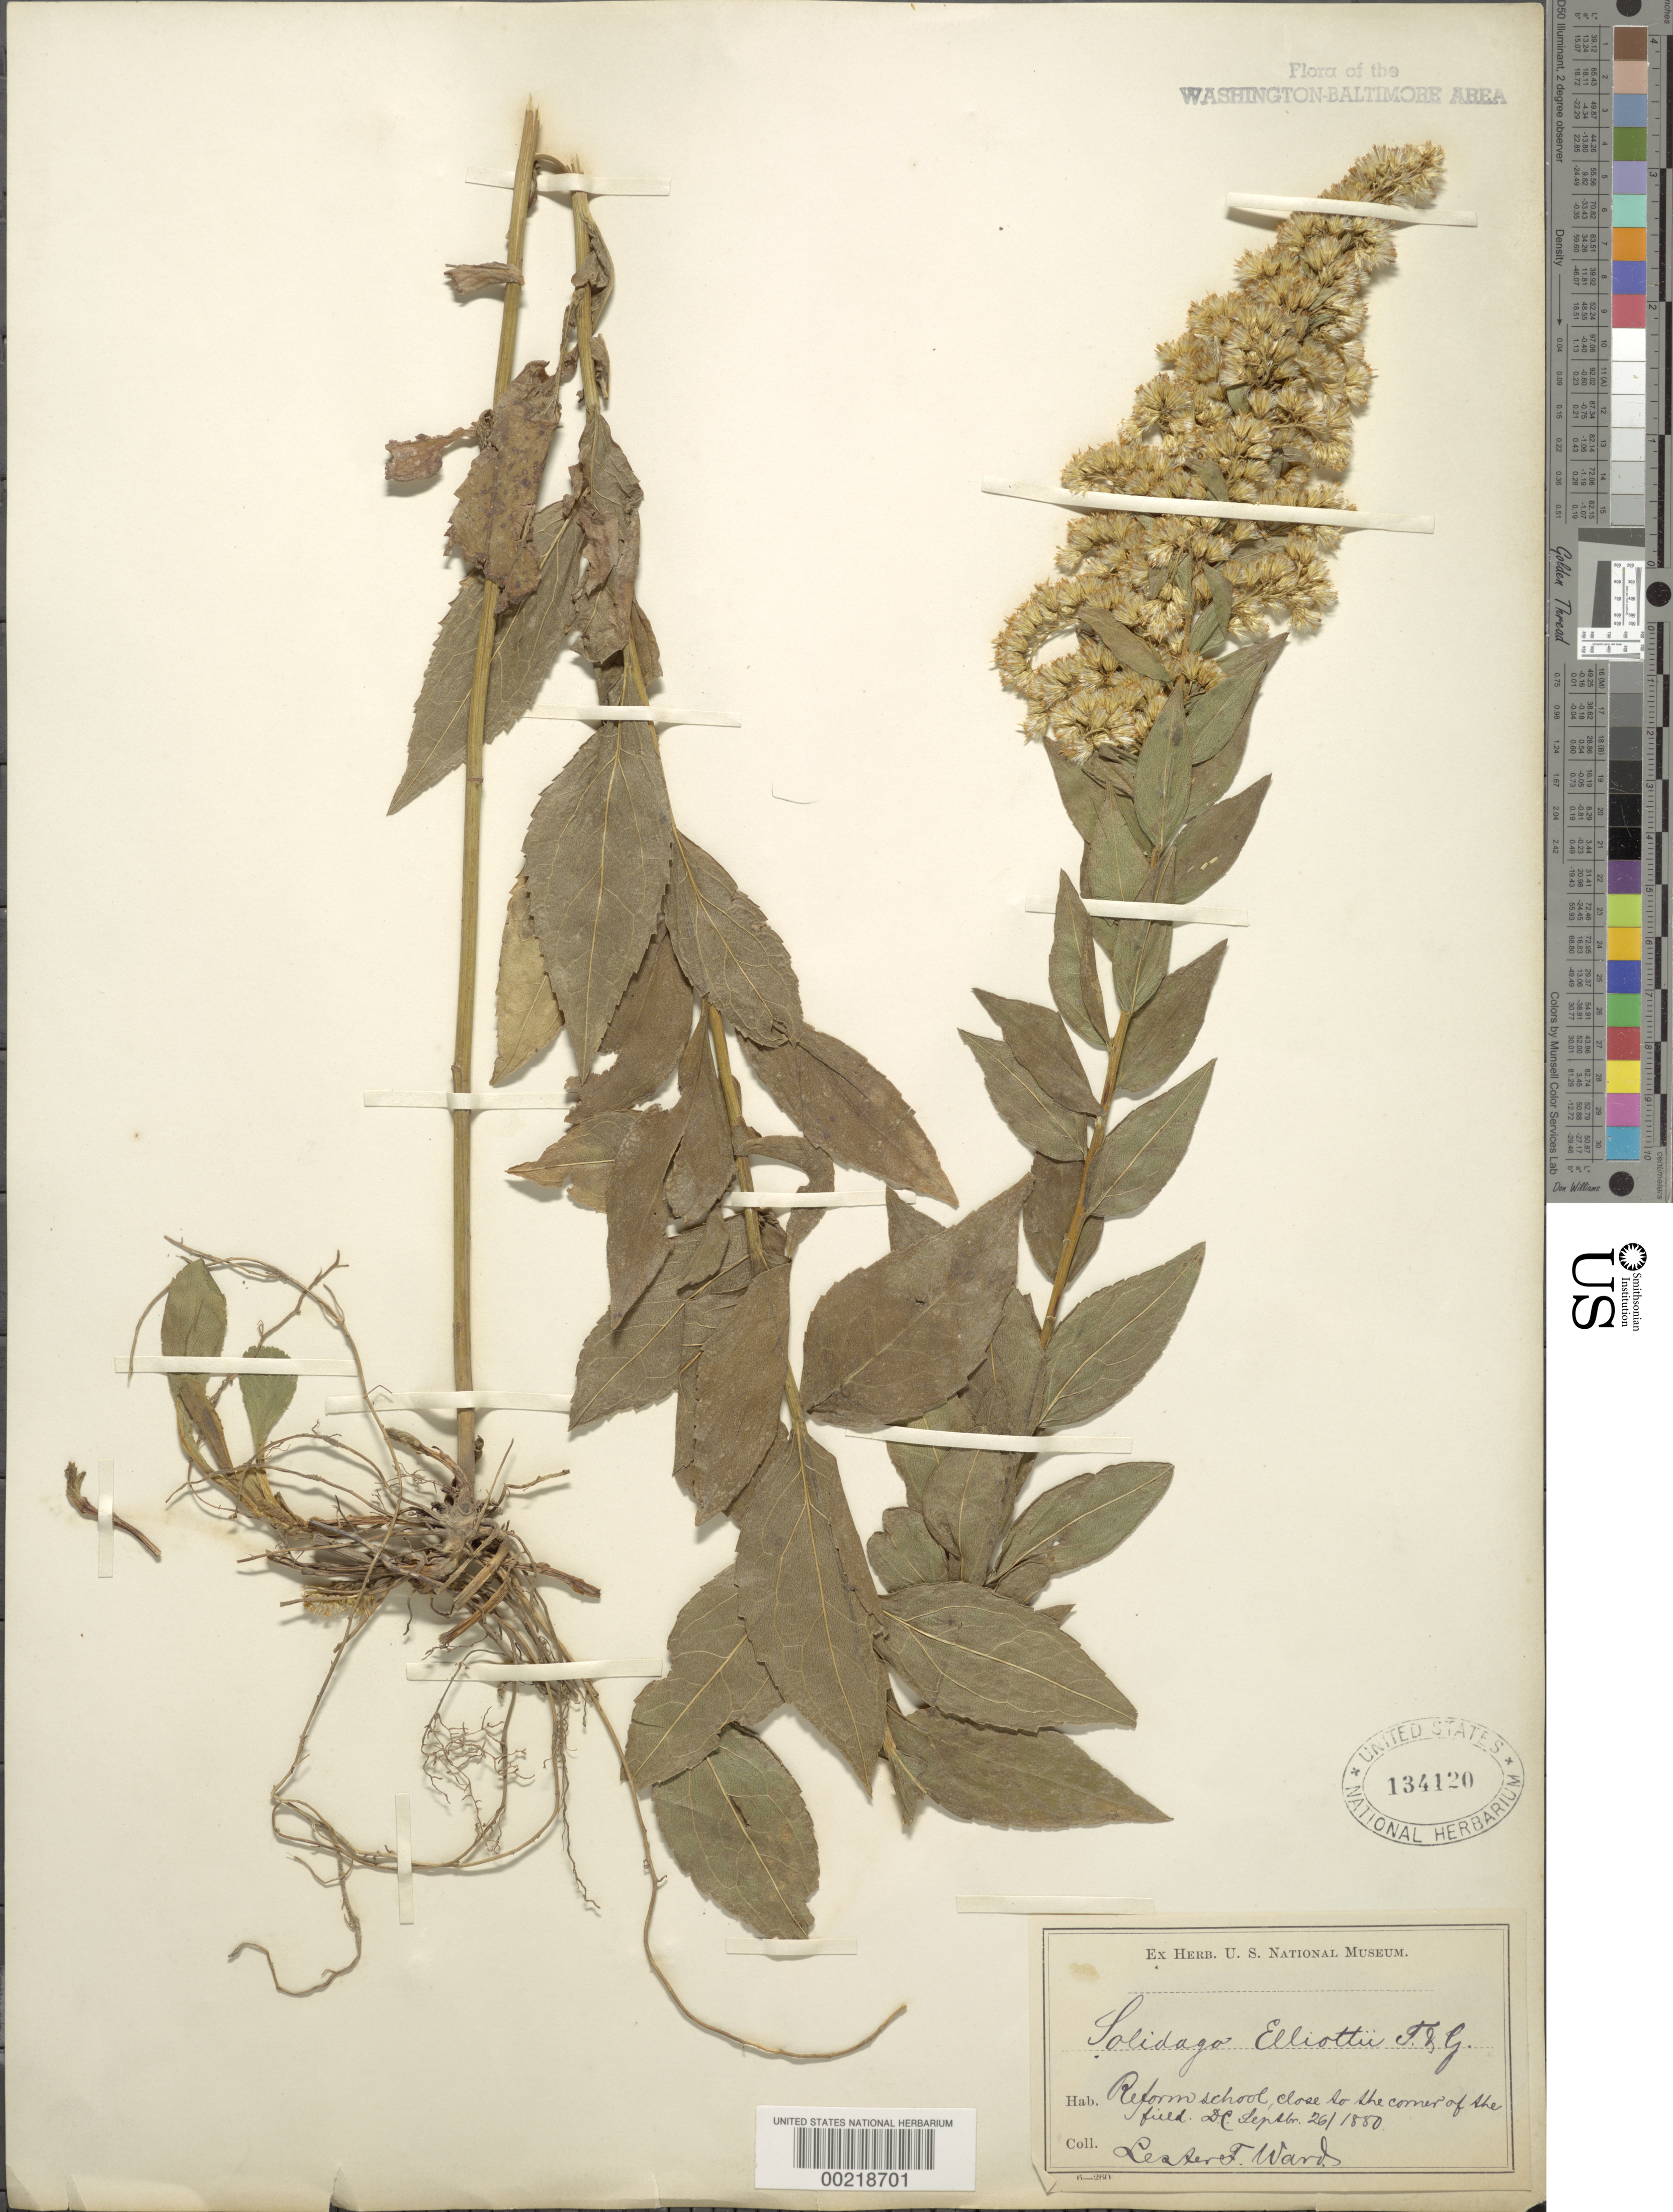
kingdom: Plantae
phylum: Tracheophyta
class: Magnoliopsida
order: Asterales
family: Asteraceae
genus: Solidago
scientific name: Solidago latissimifolia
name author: Mill.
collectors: L. F. Ward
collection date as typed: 26 Sep 1880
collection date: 1880-09-26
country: United States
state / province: District of Columbia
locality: Reform School vicinity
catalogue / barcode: US 134120